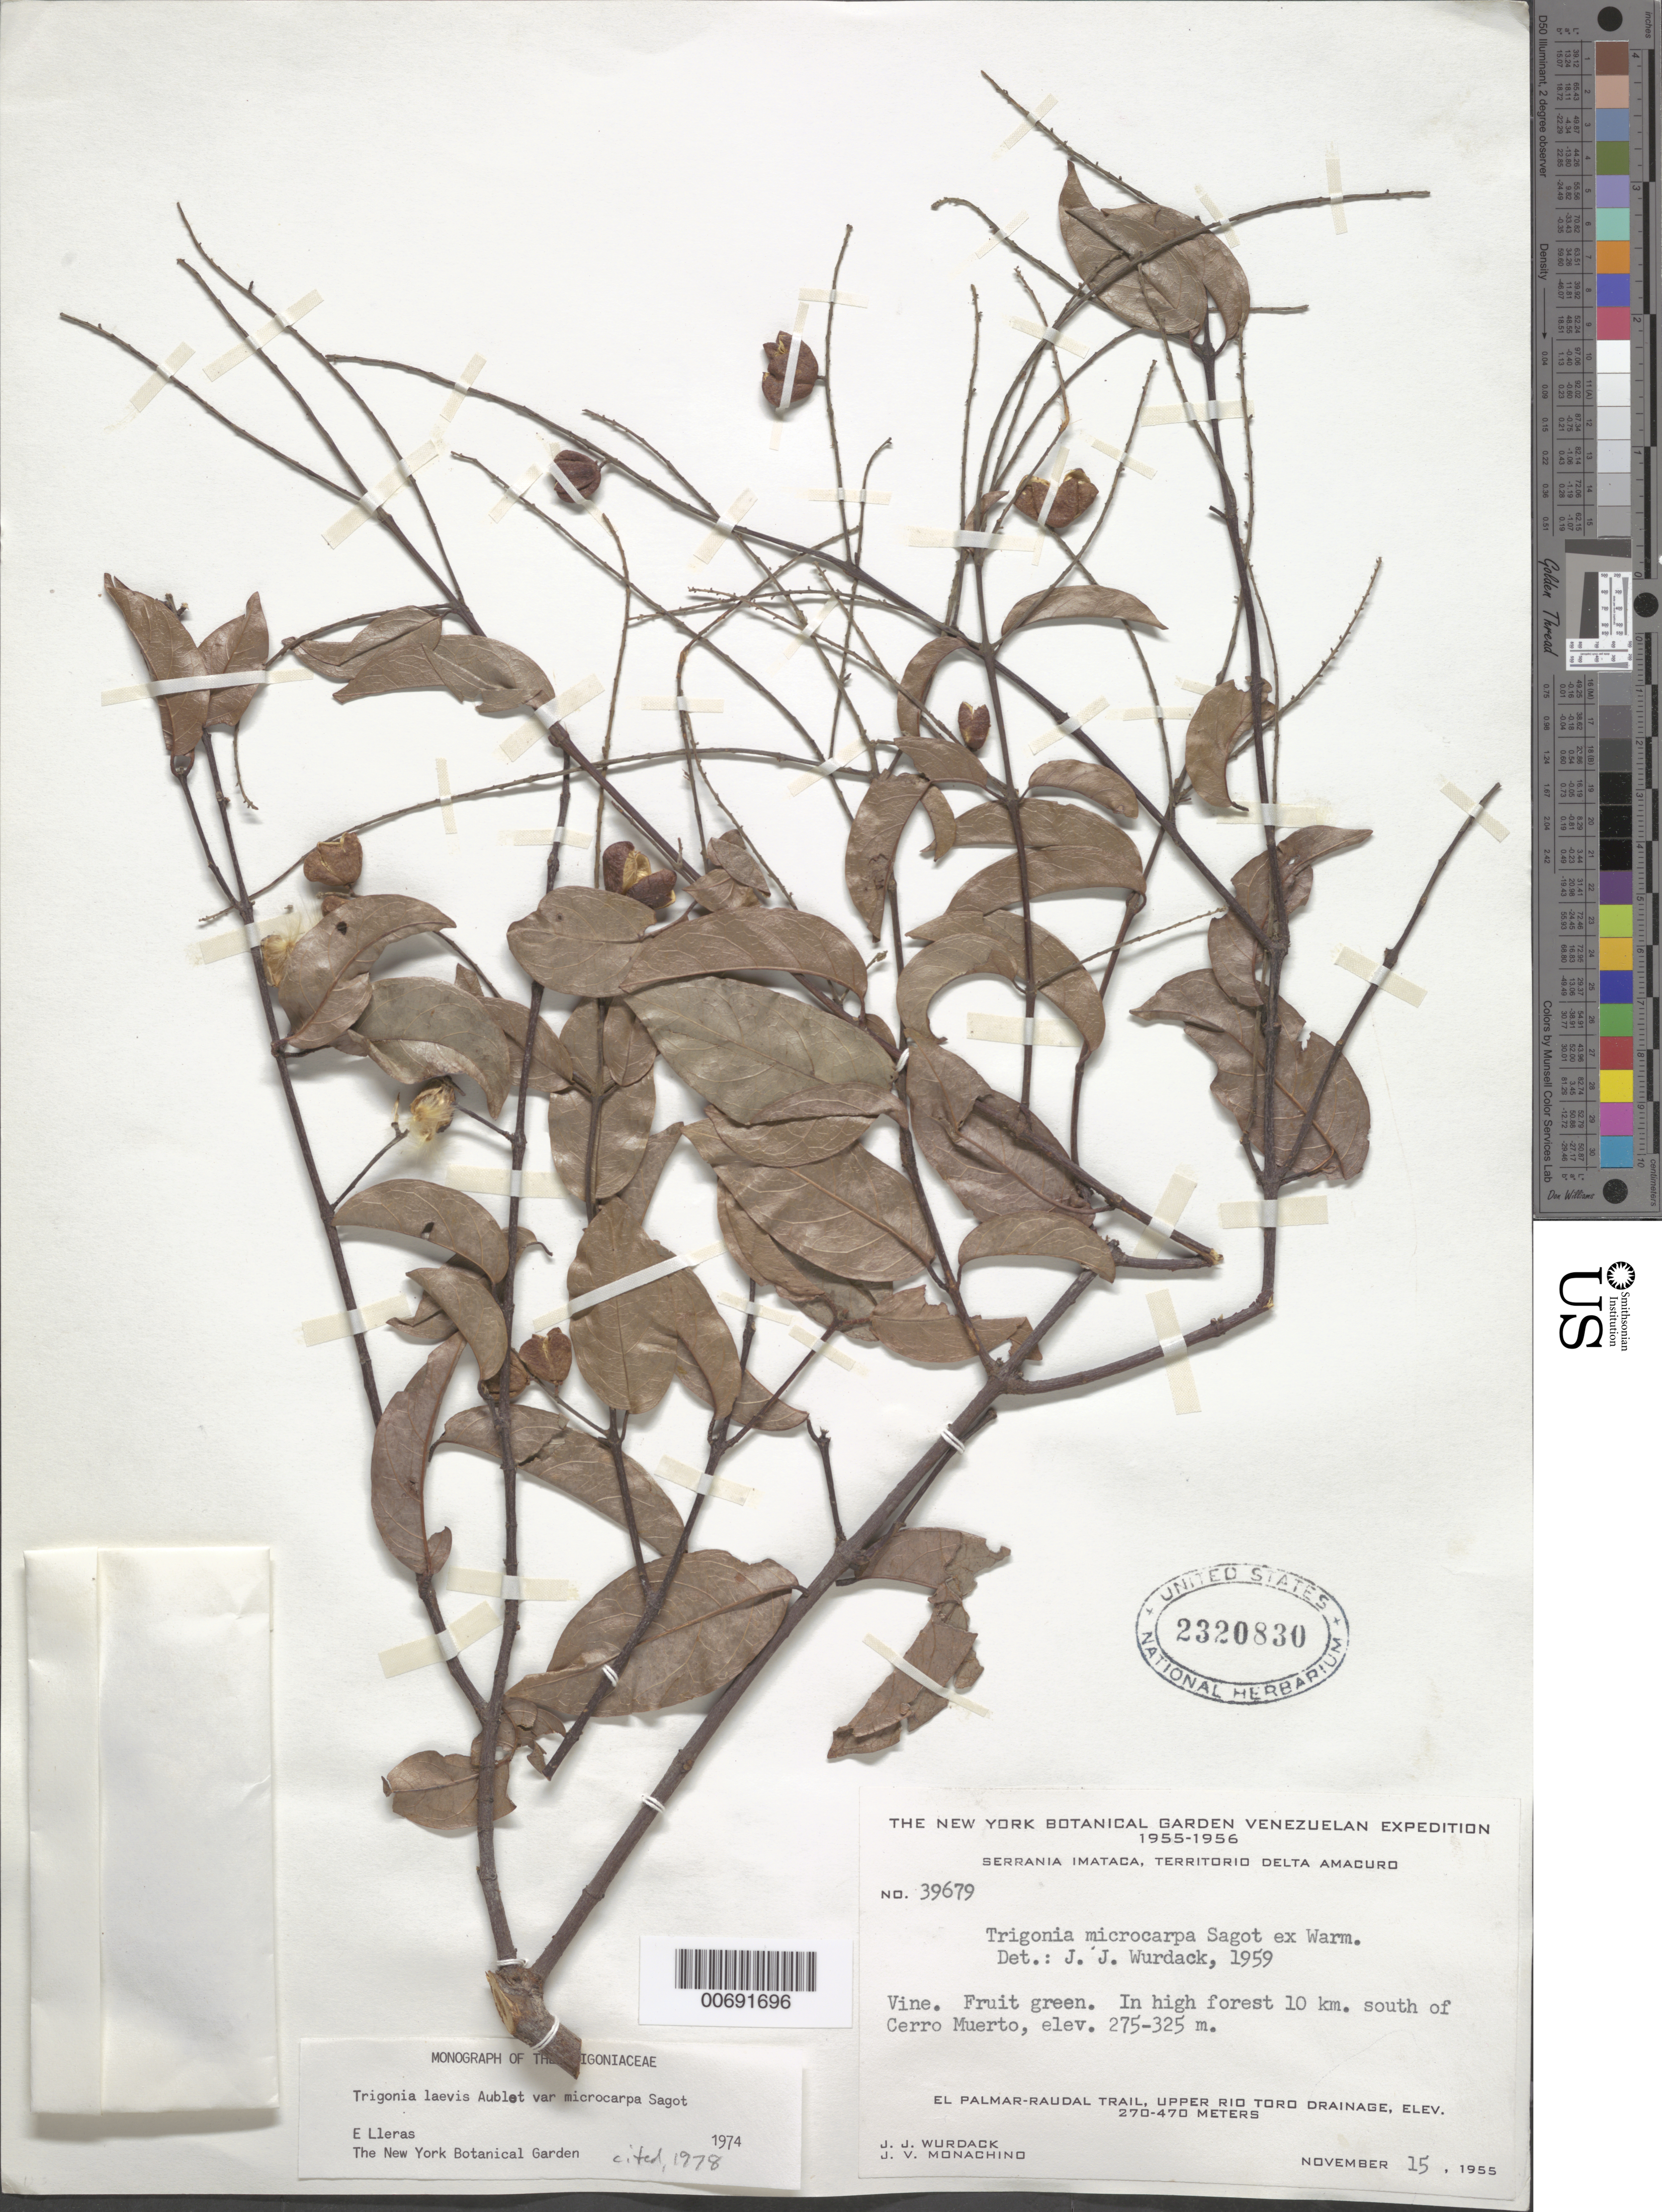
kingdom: Plantae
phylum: Tracheophyta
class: Magnoliopsida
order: Malpighiales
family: Trigoniaceae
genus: Trigonia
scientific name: Trigonia laevis var. microcarpa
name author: (Sagot ex Warm.) Sagot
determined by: Lleras, E.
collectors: J. J. Wurdack & J. V. Monachino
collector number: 39679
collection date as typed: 15-Nov-55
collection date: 1955-11-15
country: Venezuela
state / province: Delta Amacuro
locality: Serrania Imataca, El Palmar-Raudal Trail, upper Río Toro drainage; 10 km S of Cerro Muerto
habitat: High forest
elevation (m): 275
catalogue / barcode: US 2320830